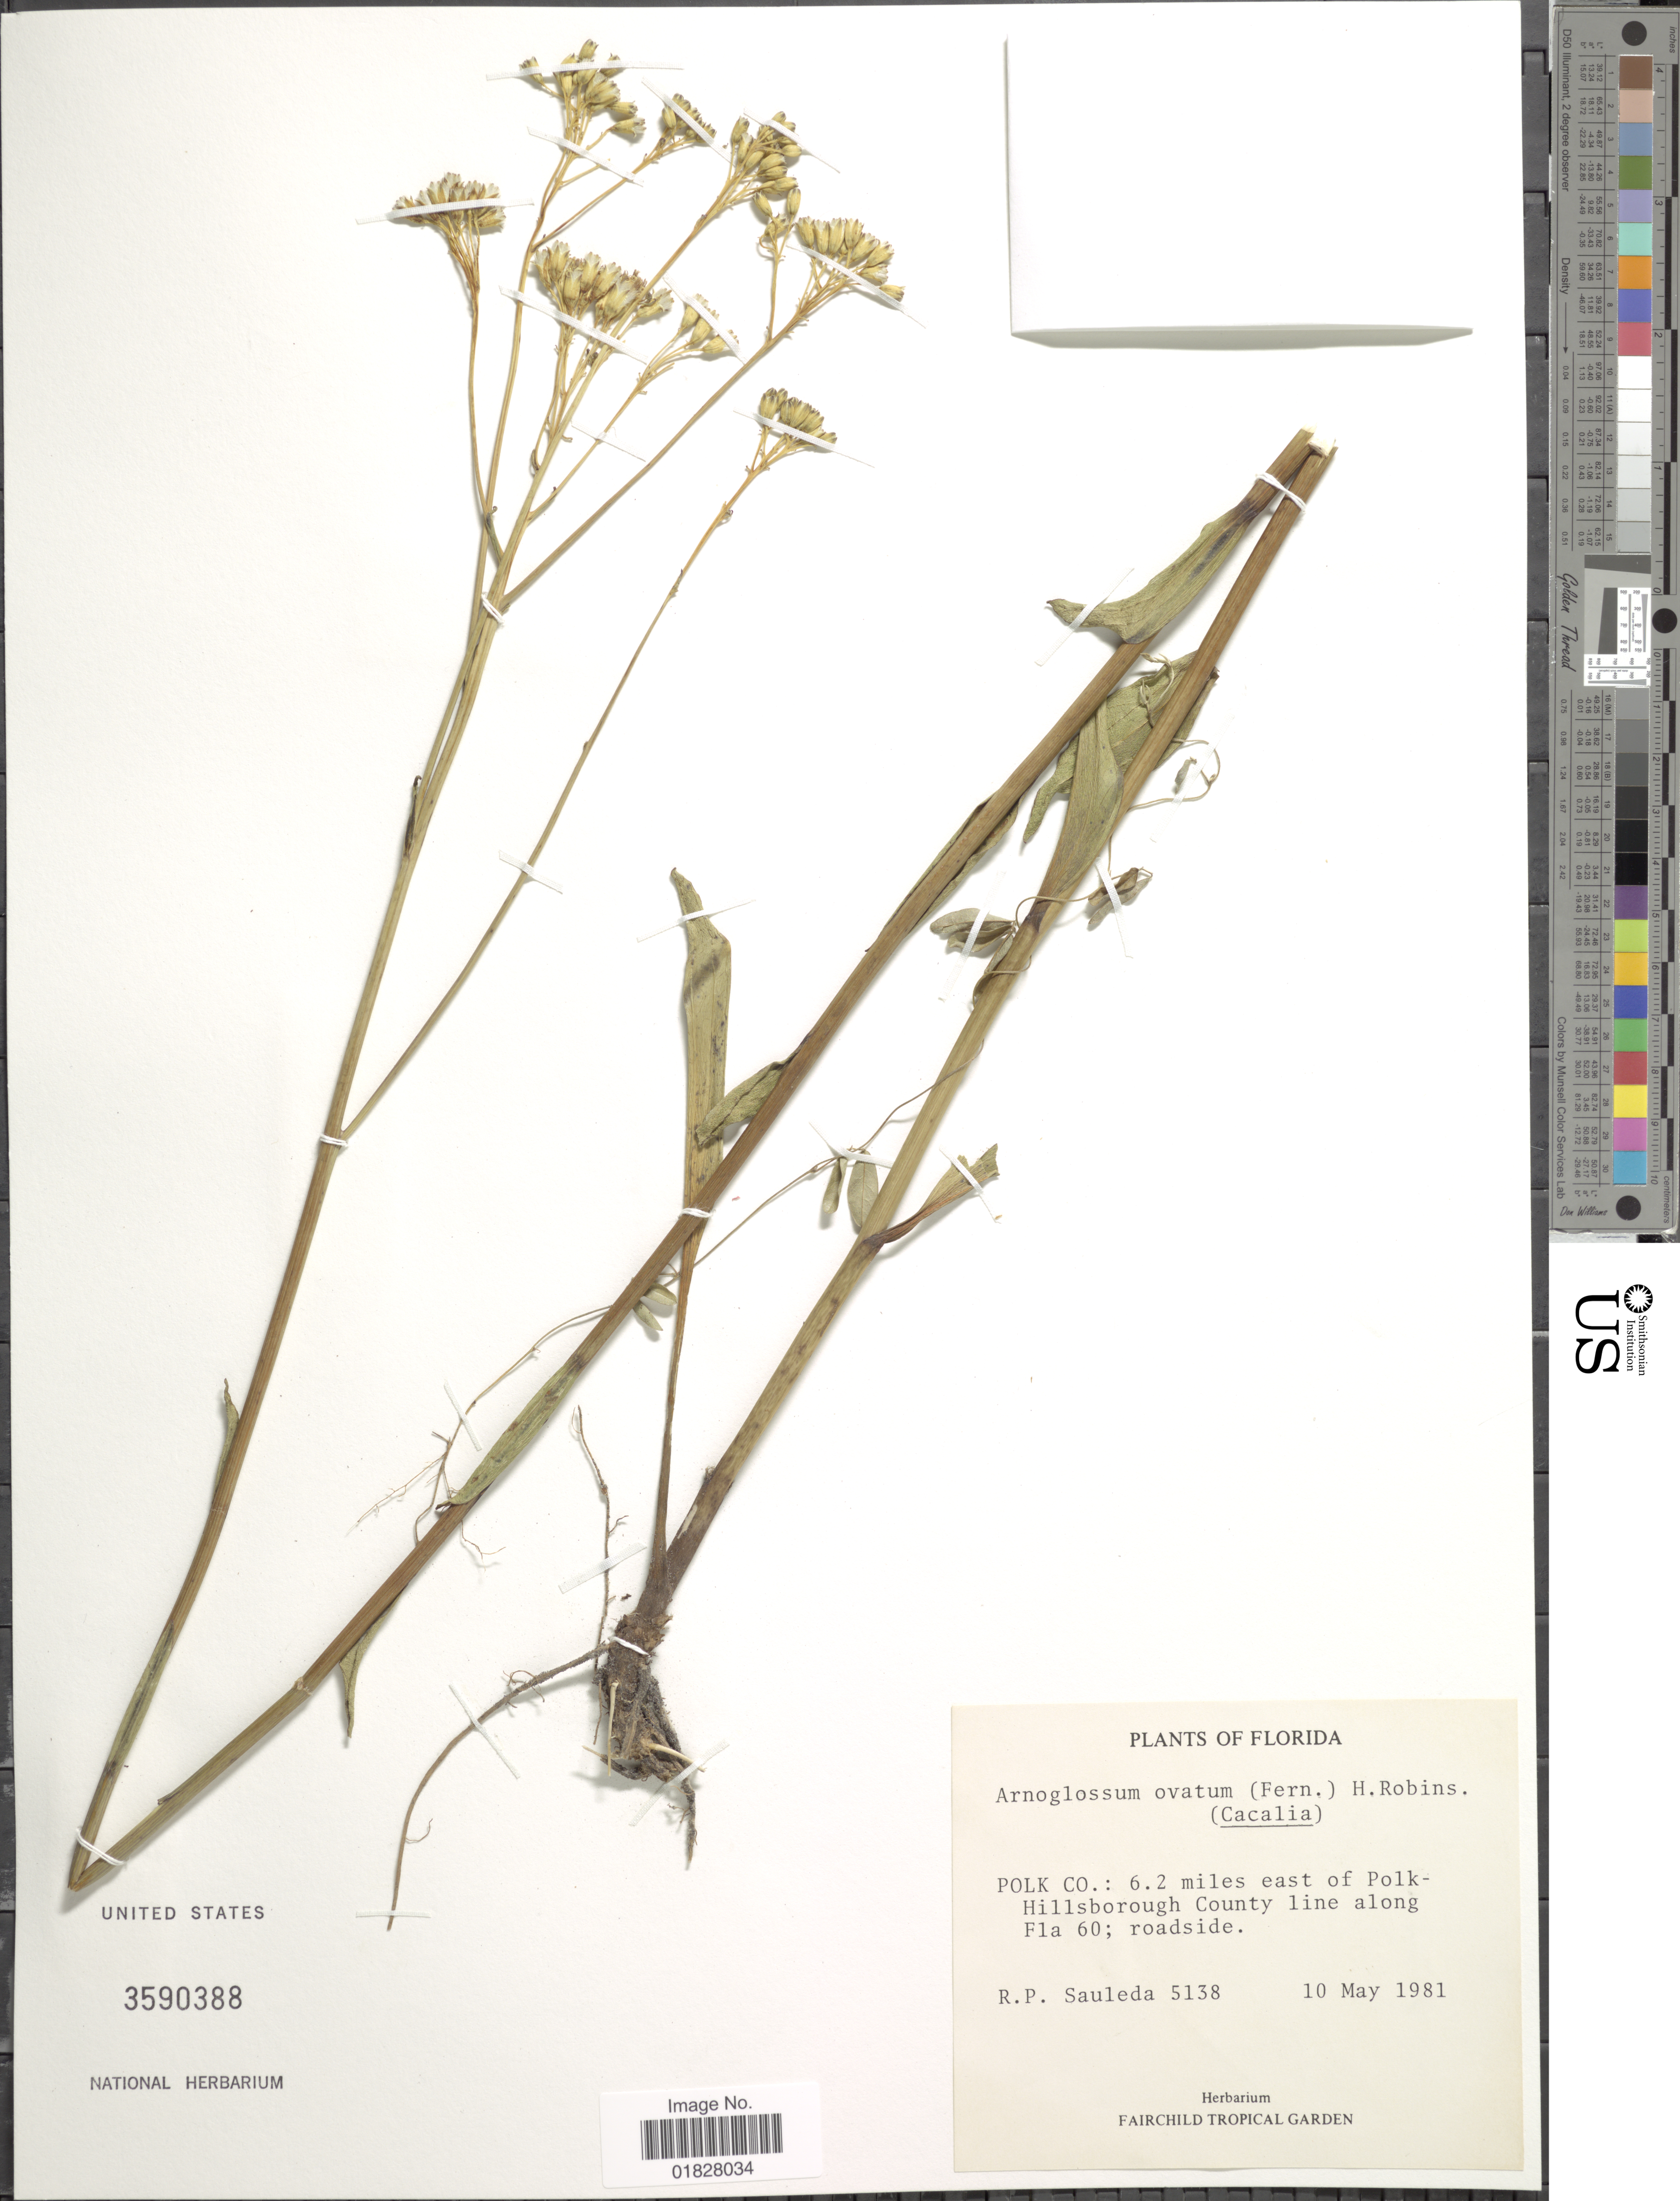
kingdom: Plantae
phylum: Tracheophyta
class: Magnoliopsida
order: Asterales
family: Asteraceae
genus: Arnoglossum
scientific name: Arnoglossum ovatum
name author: (Walter) H. Rob.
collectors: R. Sauleda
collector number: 5138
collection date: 1981-05-10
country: United States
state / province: Florida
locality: Polk Co.: 6.2 miles east of Polk-Hillborough County line along Fla 60; roadside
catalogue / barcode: US 3590388